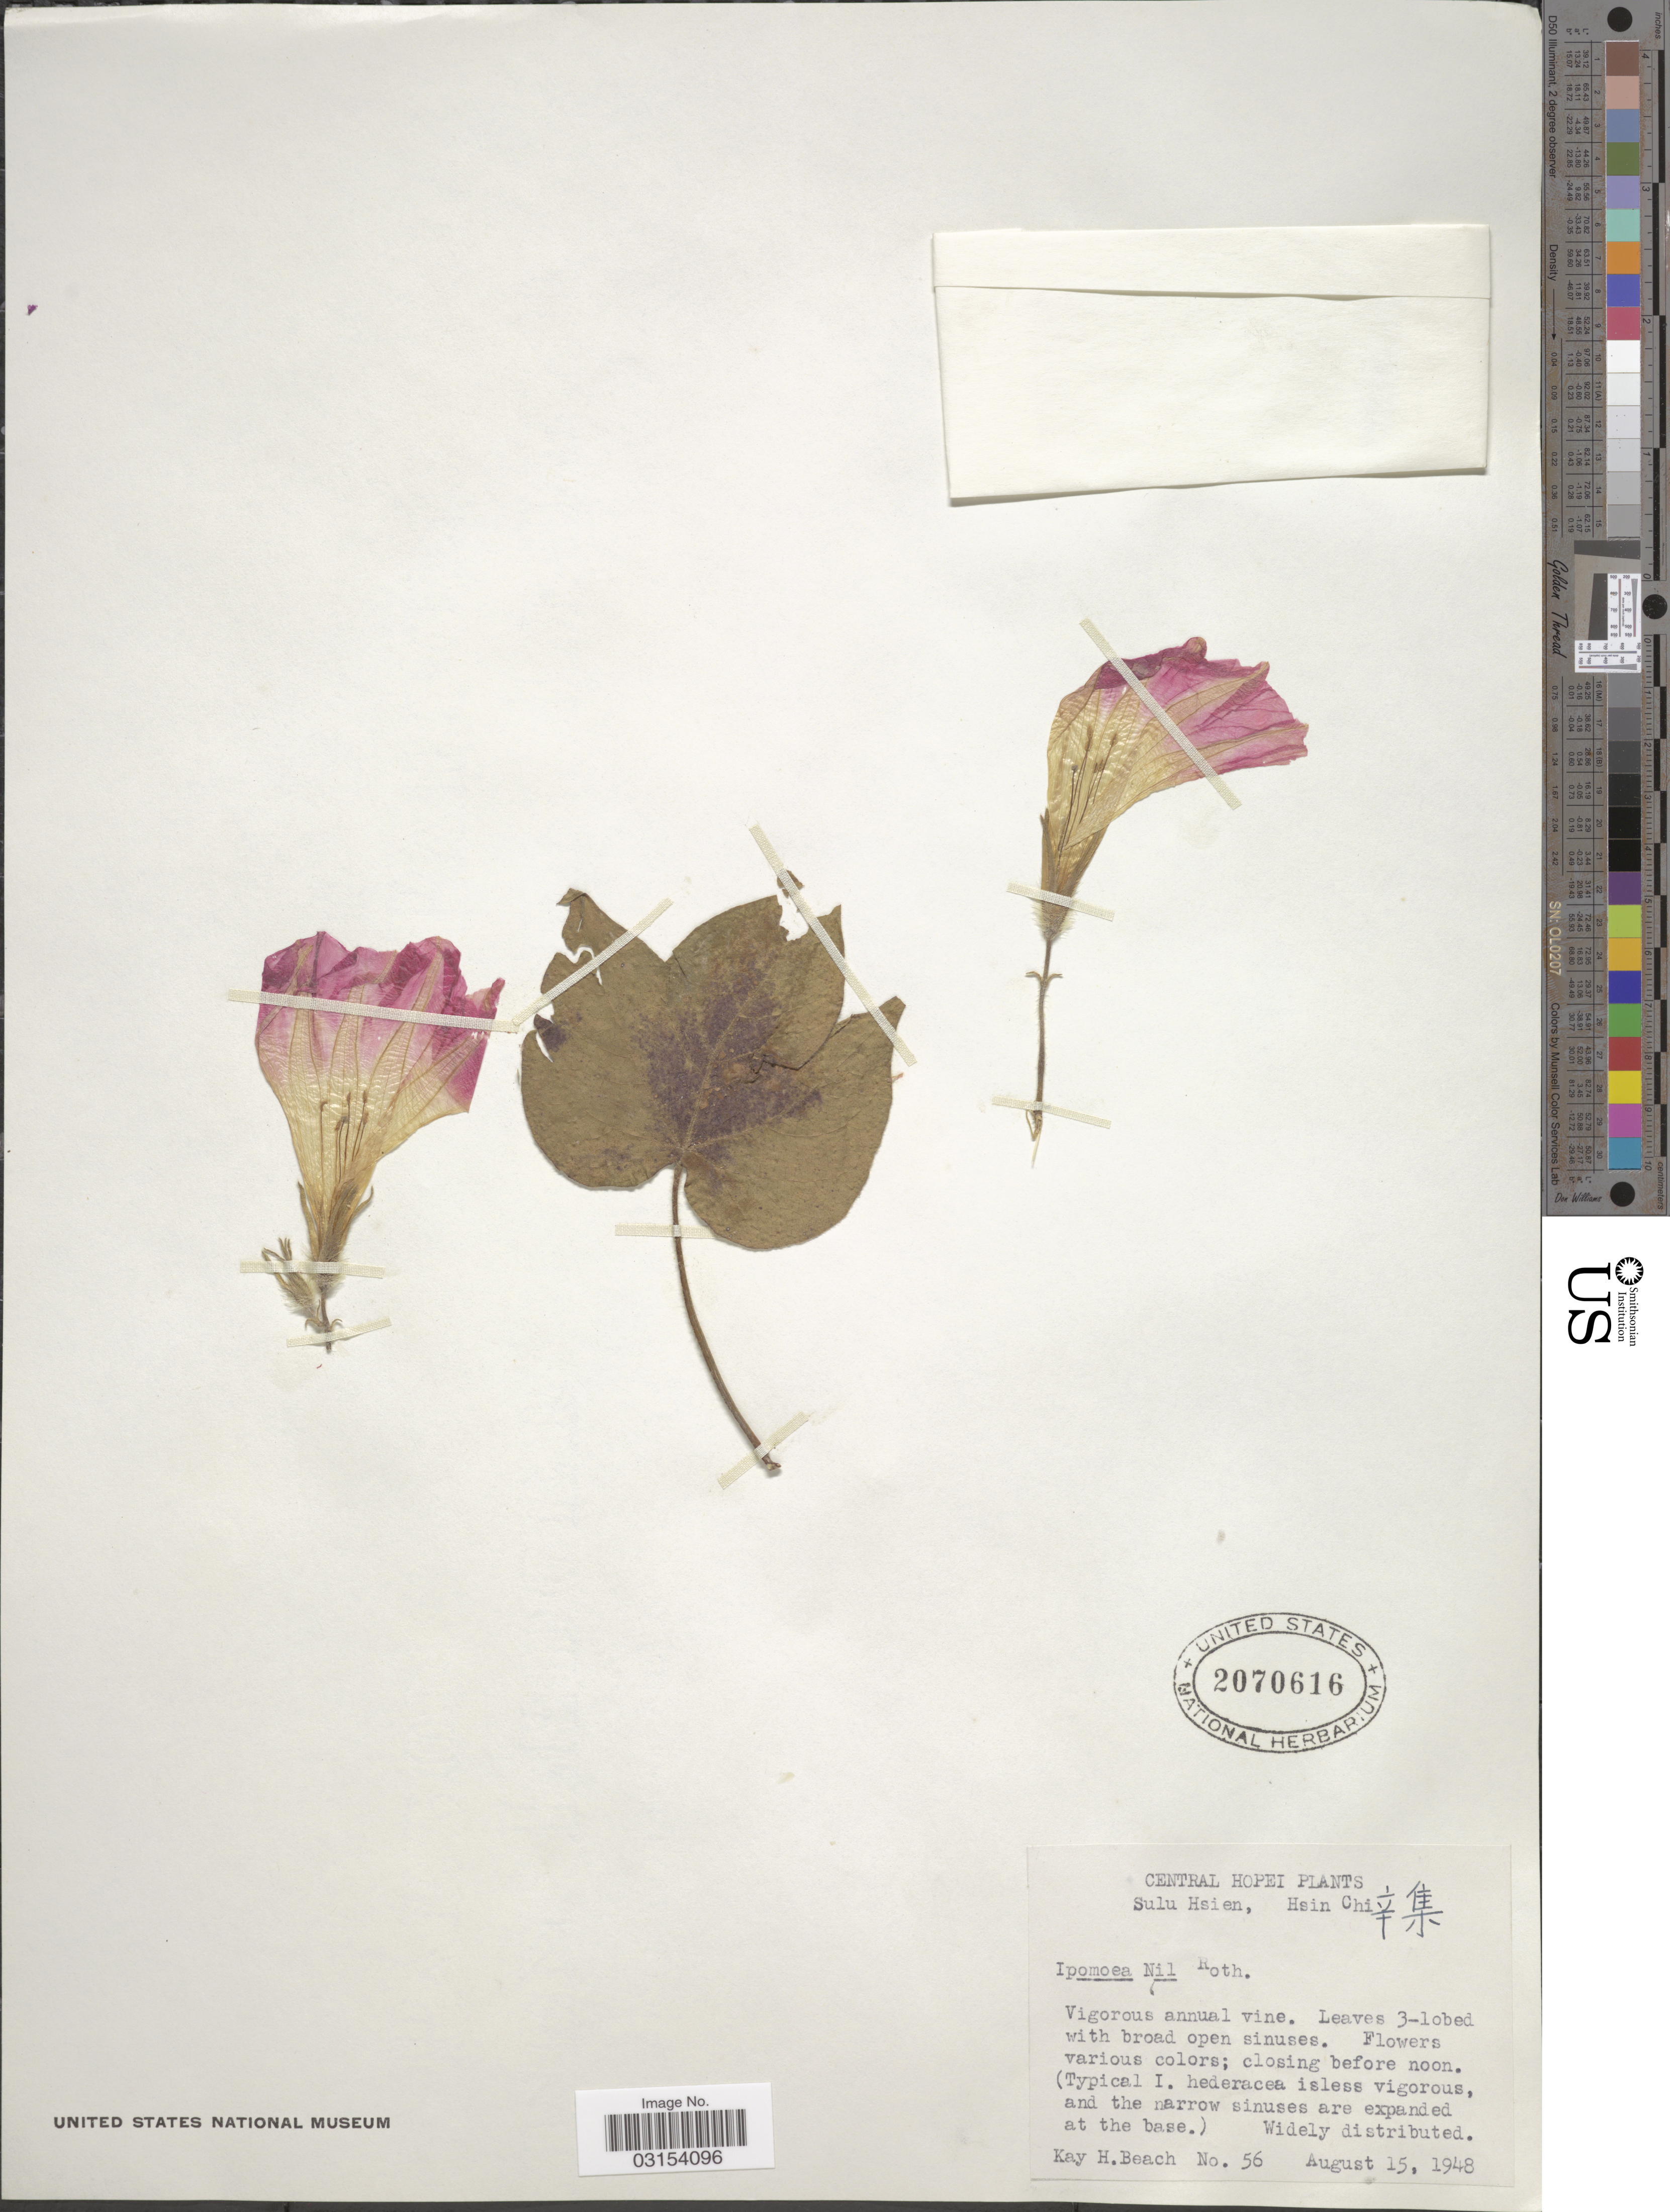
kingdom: Plantae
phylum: Tracheophyta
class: Magnoliopsida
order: Solanales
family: Convolvulaceae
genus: Ipomoea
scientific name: Ipomoea nil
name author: (L.) Roth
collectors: K. H. Beach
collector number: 56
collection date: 1948-08-15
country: China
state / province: Hebei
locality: Central Hopei, Sulu Hsien, Hsin Chi X.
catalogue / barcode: US 2070616